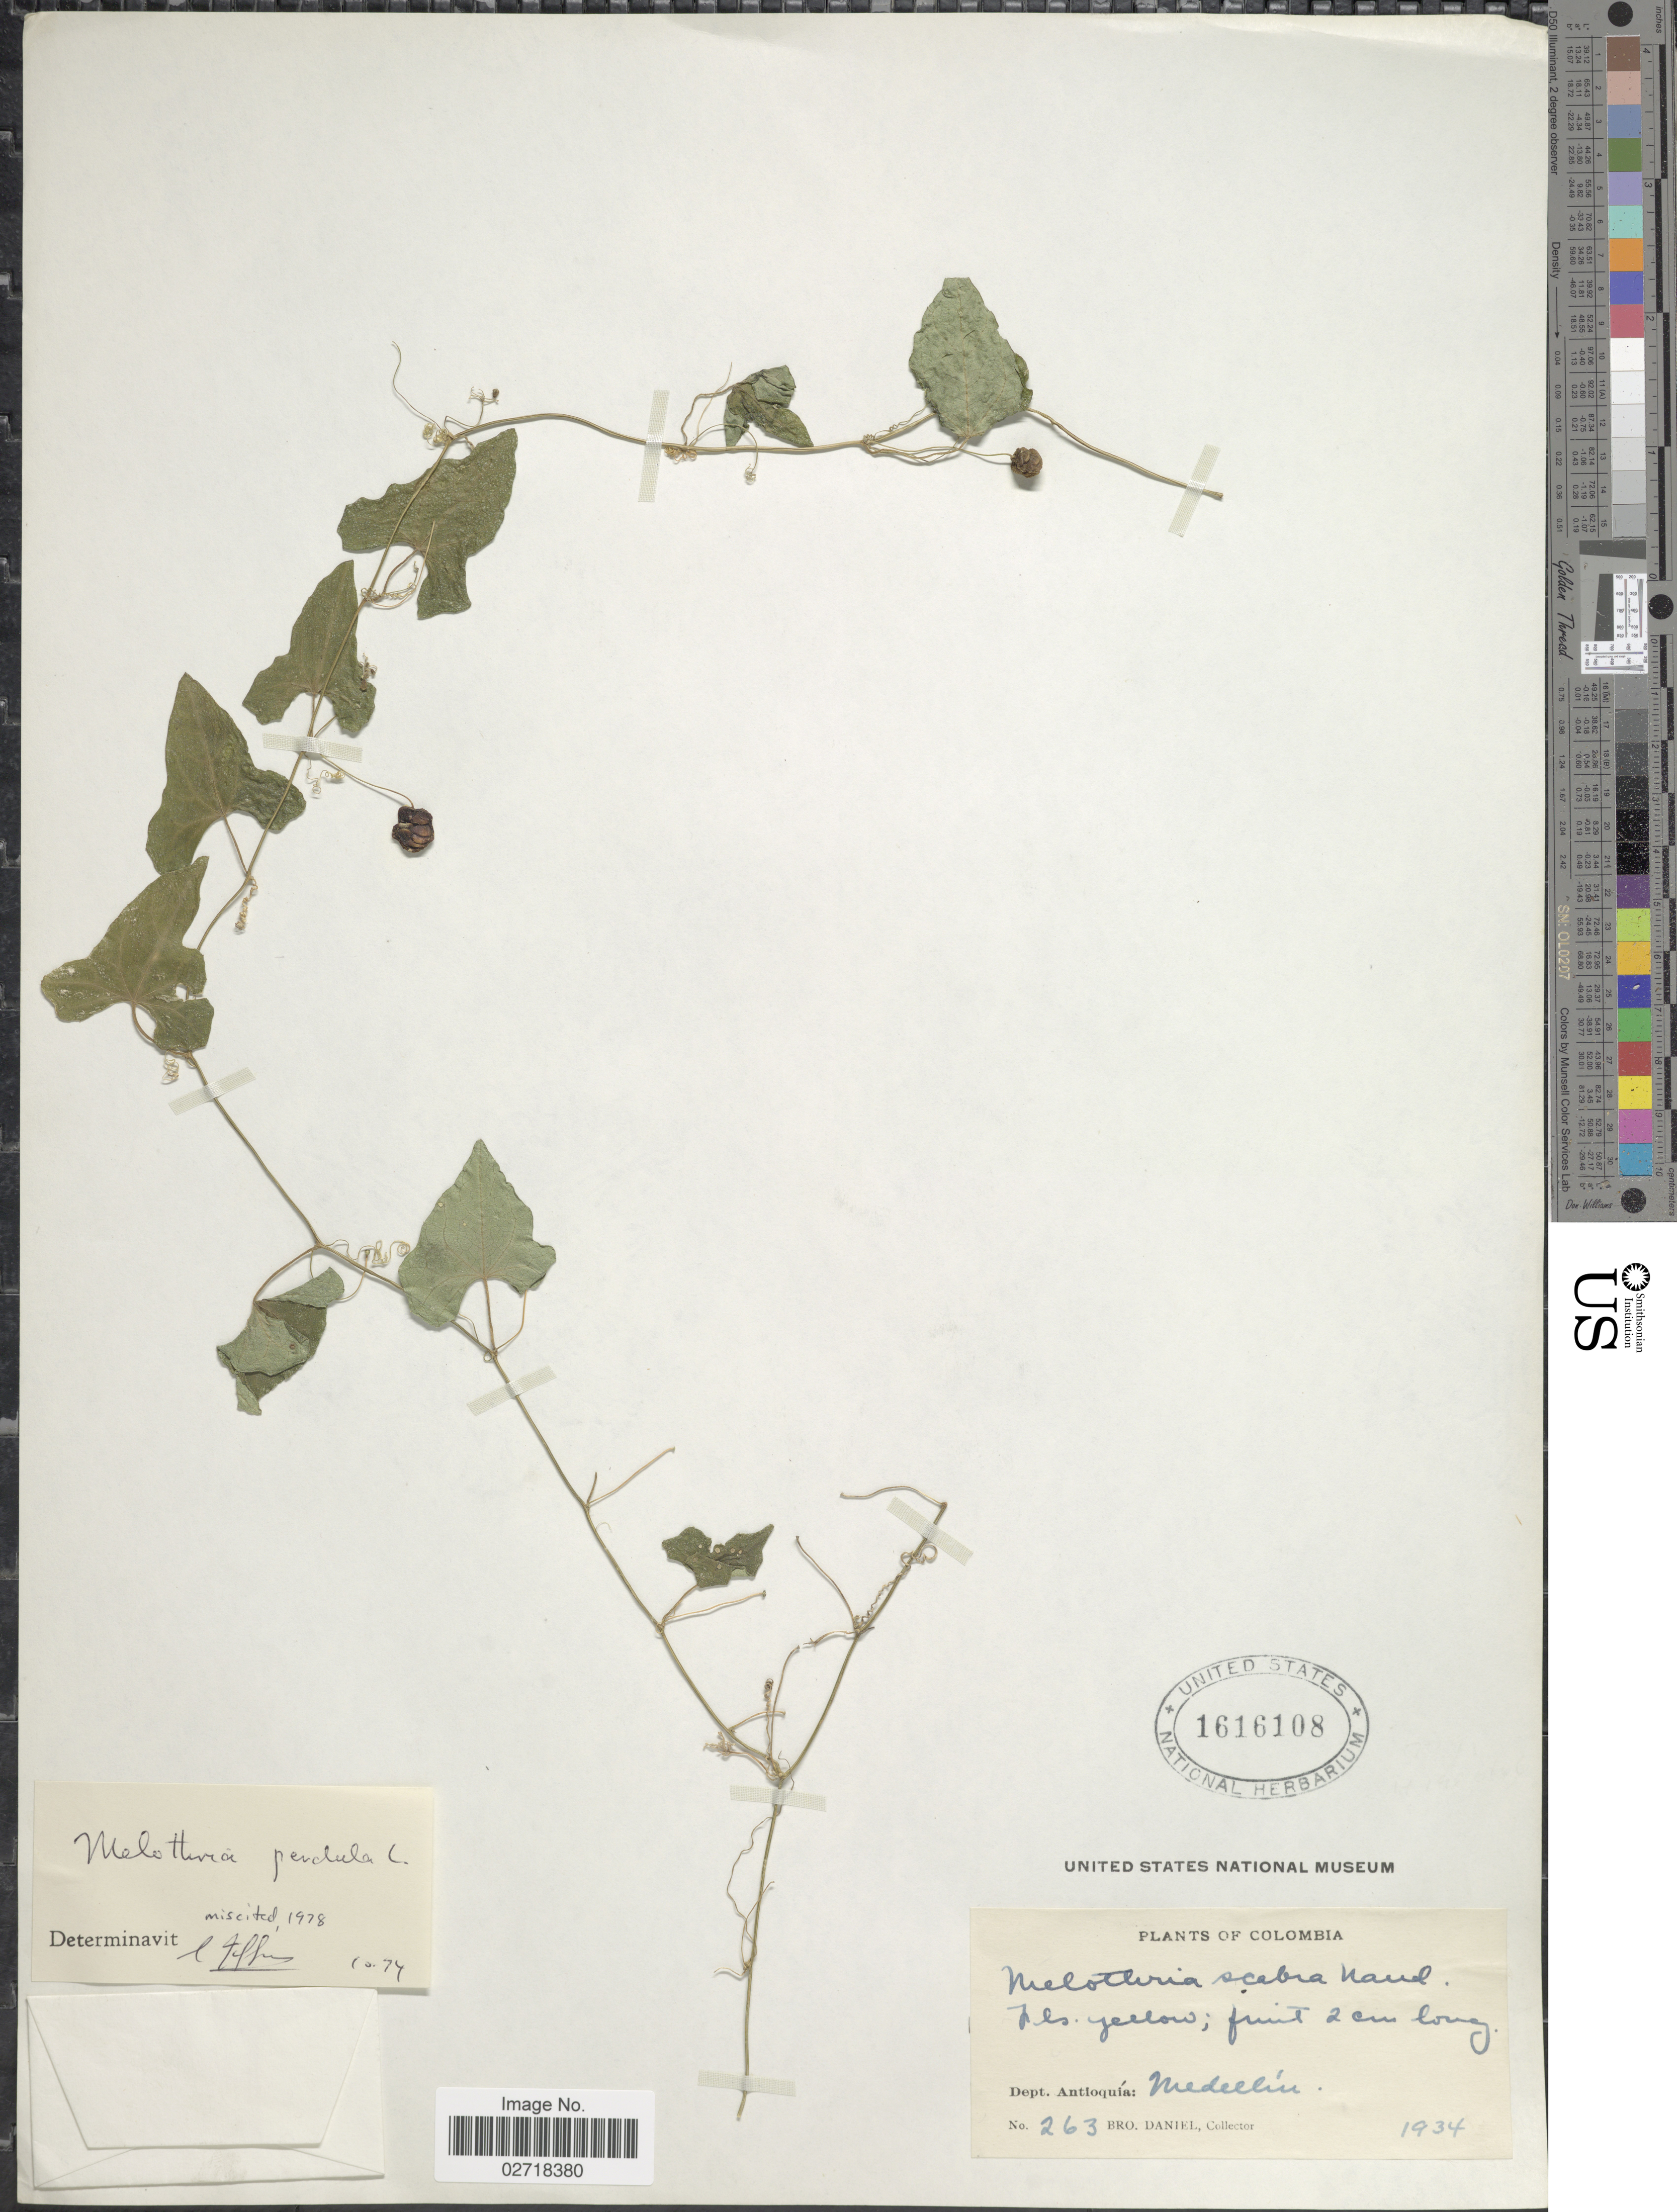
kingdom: Plantae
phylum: Tracheophyta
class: Magnoliopsida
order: Cucurbitales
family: Cucurbitaceae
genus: Melothria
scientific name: Melothria pendula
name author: L.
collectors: Bro. Daniel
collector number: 263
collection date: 1934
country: Colombia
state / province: Antioquia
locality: Medellin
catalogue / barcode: US 1616108